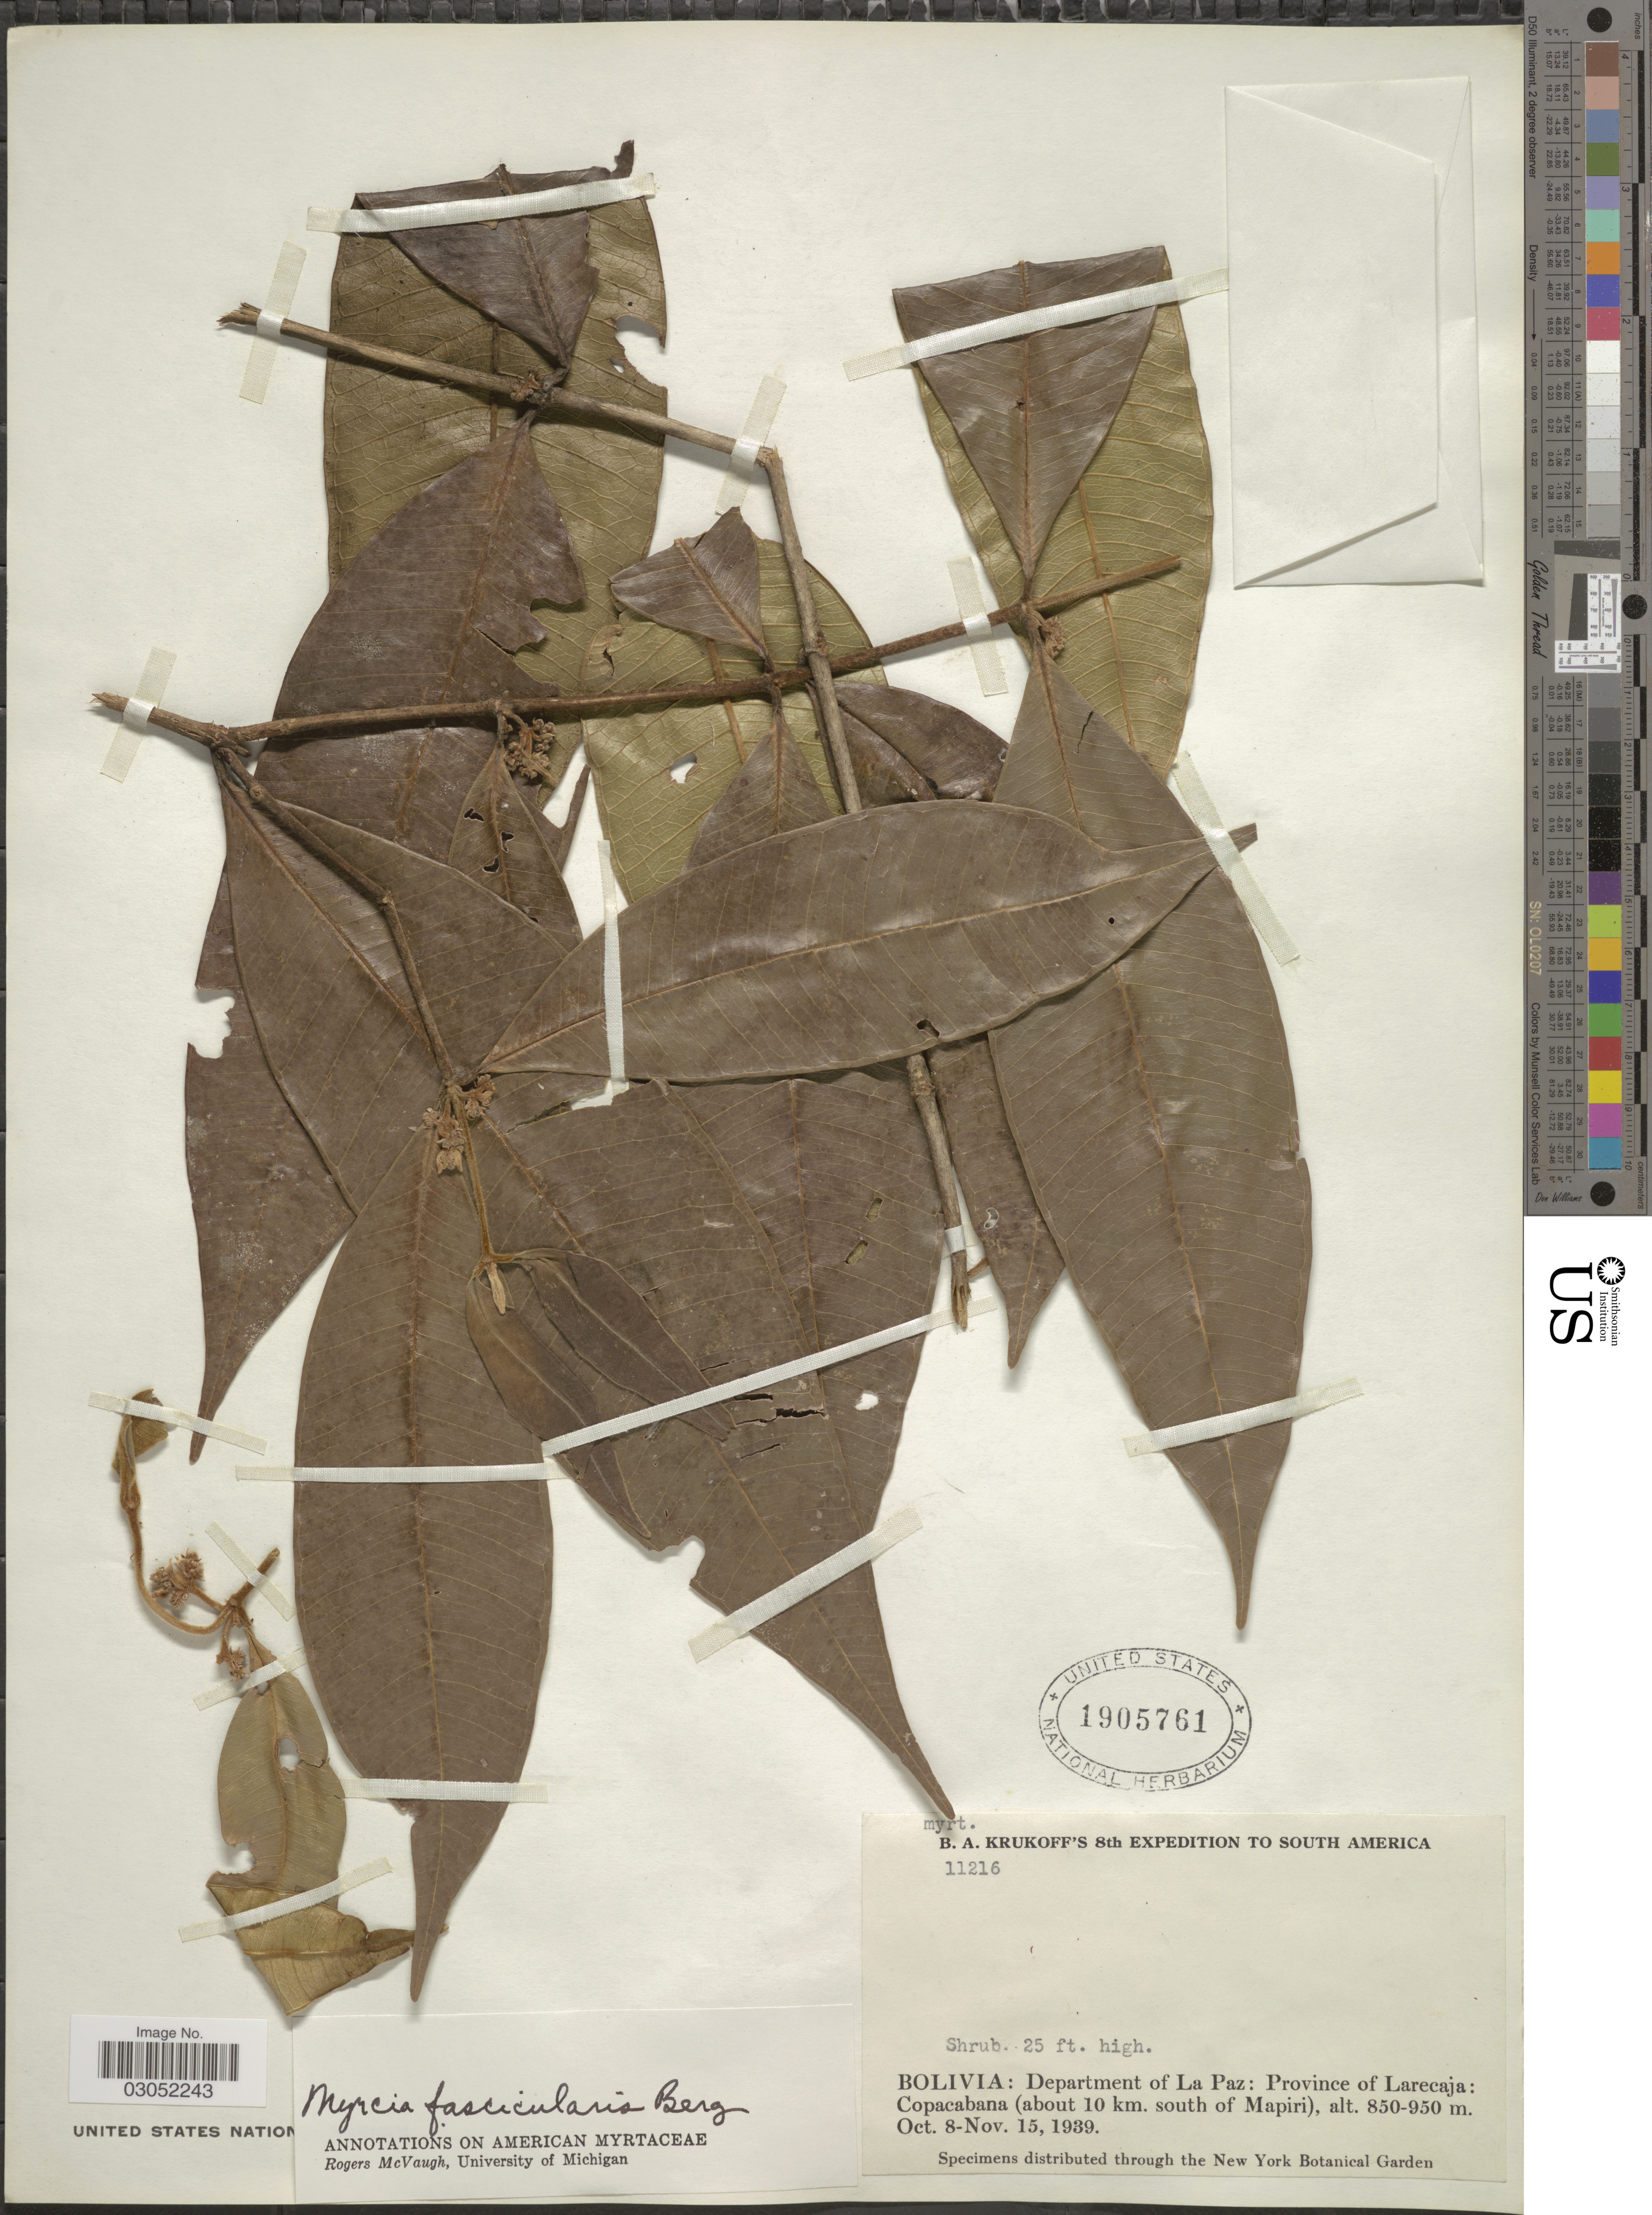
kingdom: Plantae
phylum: Tracheophyta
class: Magnoliopsida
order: Myrtales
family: Myrtaceae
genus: Myrcia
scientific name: Myrcia fascicularis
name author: O. Berg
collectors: B. A. Krukoff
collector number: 11216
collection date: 1939-10-08/1939-11-15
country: Bolivia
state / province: La Paz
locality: Department of La Paz: Province of Larecaja: Copacabana (about 10 km. south of Mapiri).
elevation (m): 850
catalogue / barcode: US 1905761